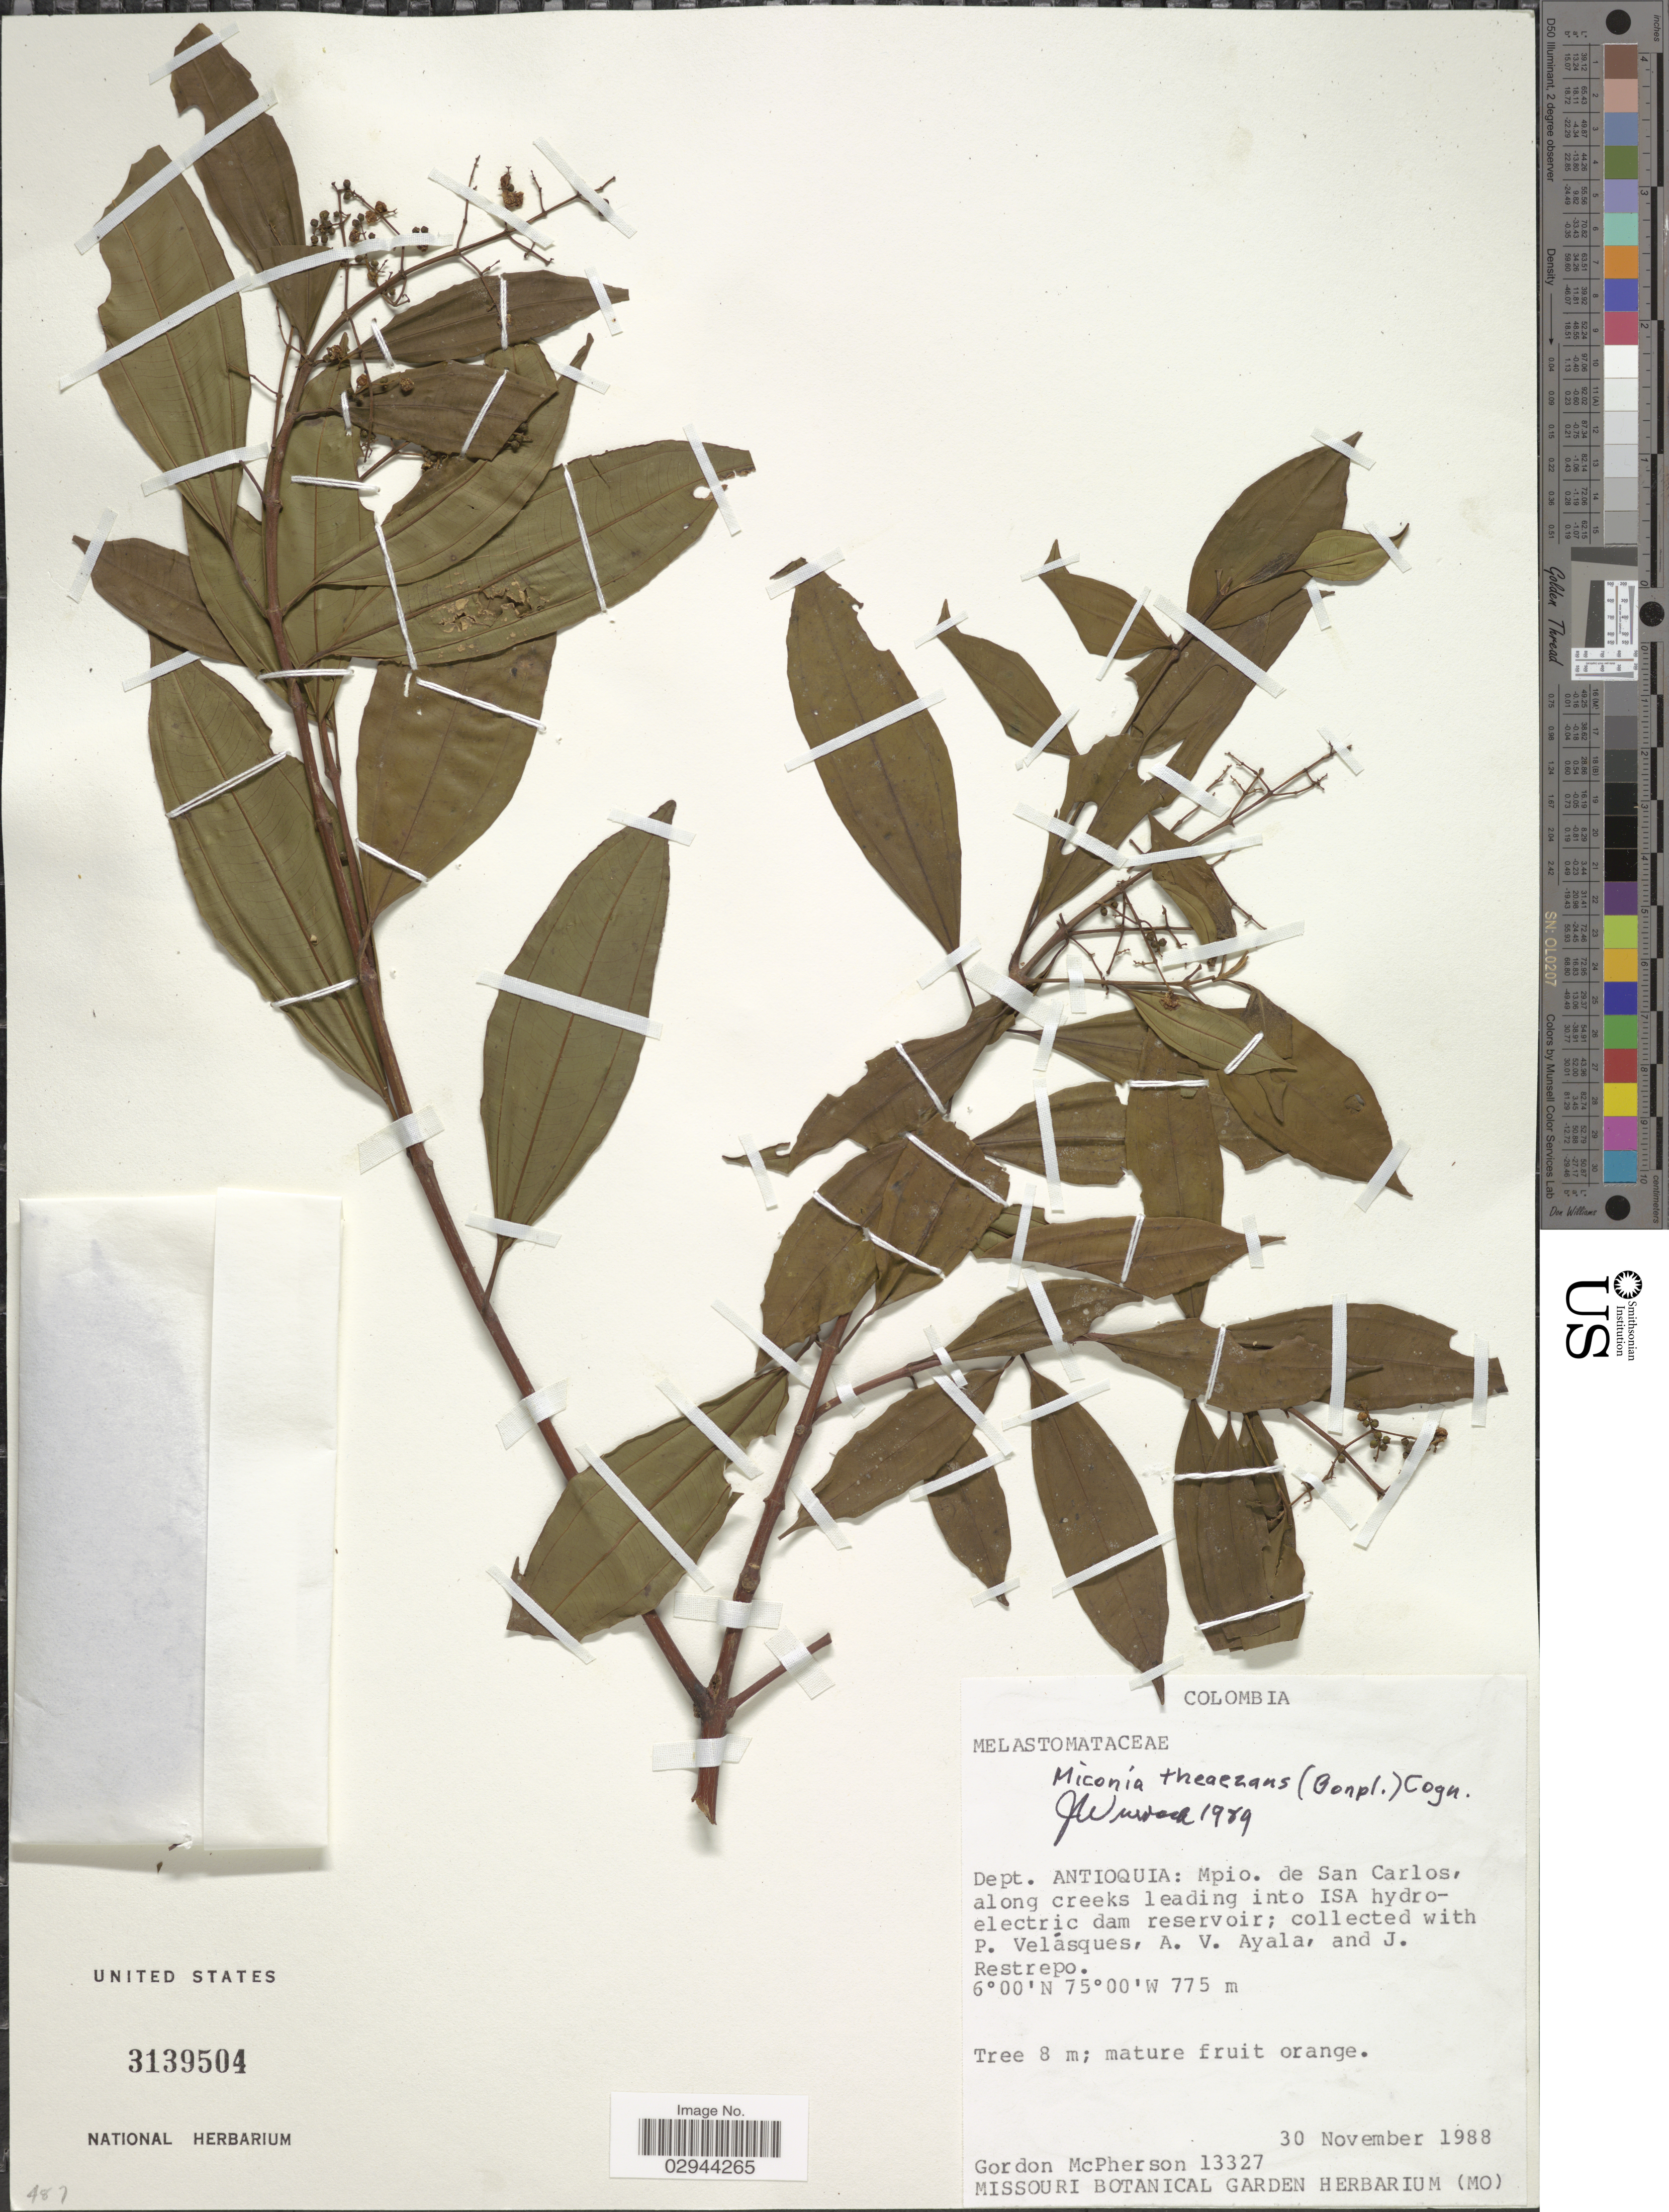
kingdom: Plantae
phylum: Tracheophyta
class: Magnoliopsida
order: Myrtales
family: Melastomataceae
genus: Miconia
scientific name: Miconia theizans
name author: (Bonpl.) Cogn.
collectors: G. D. McPherson, P. Velasques, A. V. Ayala & J. Restrepo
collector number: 13327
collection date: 1988-11-30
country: Colombia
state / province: Antioquia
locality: Dept. Antioquia, Mpio. de San Carlos, along creeks leading into ISA hydro-electric dam reservoir.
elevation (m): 775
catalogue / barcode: US 3139504